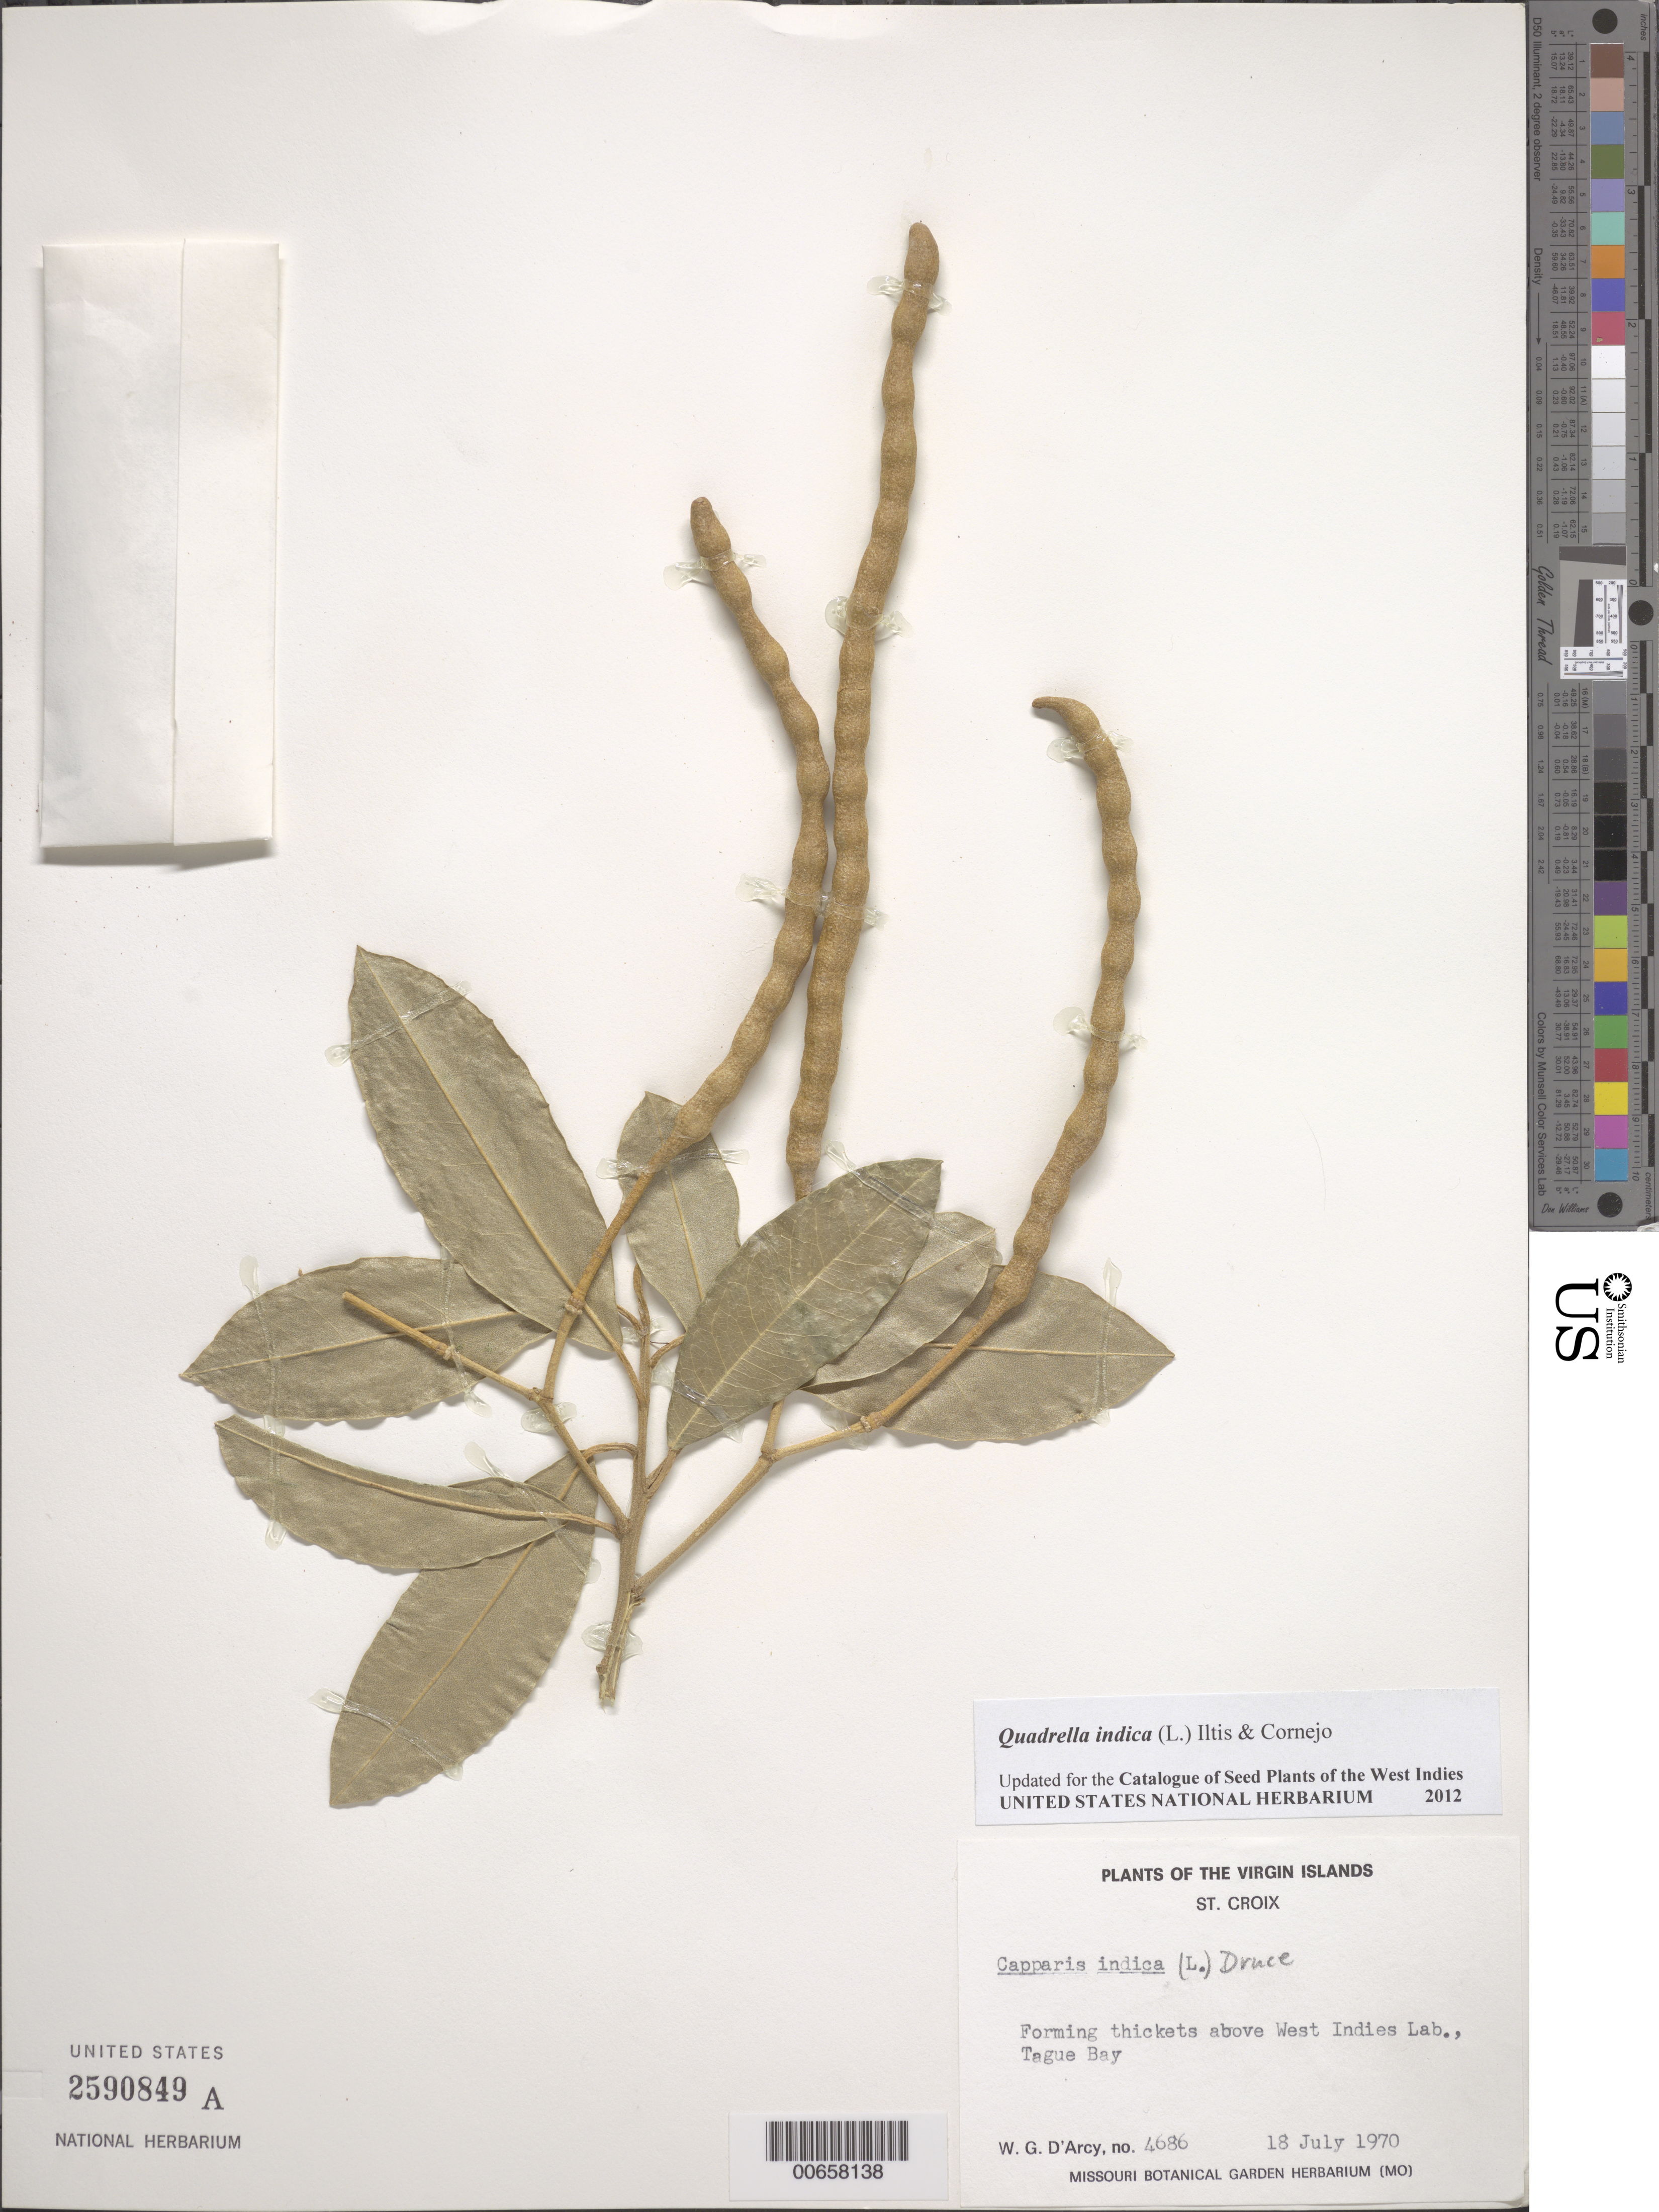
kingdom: Plantae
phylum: Tracheophyta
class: Magnoliopsida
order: Brassicales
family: Capparaceae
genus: Capparis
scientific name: Capparis indica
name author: (L.) Fawc. & Rendle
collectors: W. G. D'Arcy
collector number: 4686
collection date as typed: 18 Jul 1970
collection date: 1970-07-18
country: U.S. Virgin Islands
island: St. Croix Island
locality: West Indies Lab., Teague Bay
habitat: Forming thickets above W Indies Lab.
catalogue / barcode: US 2590849A